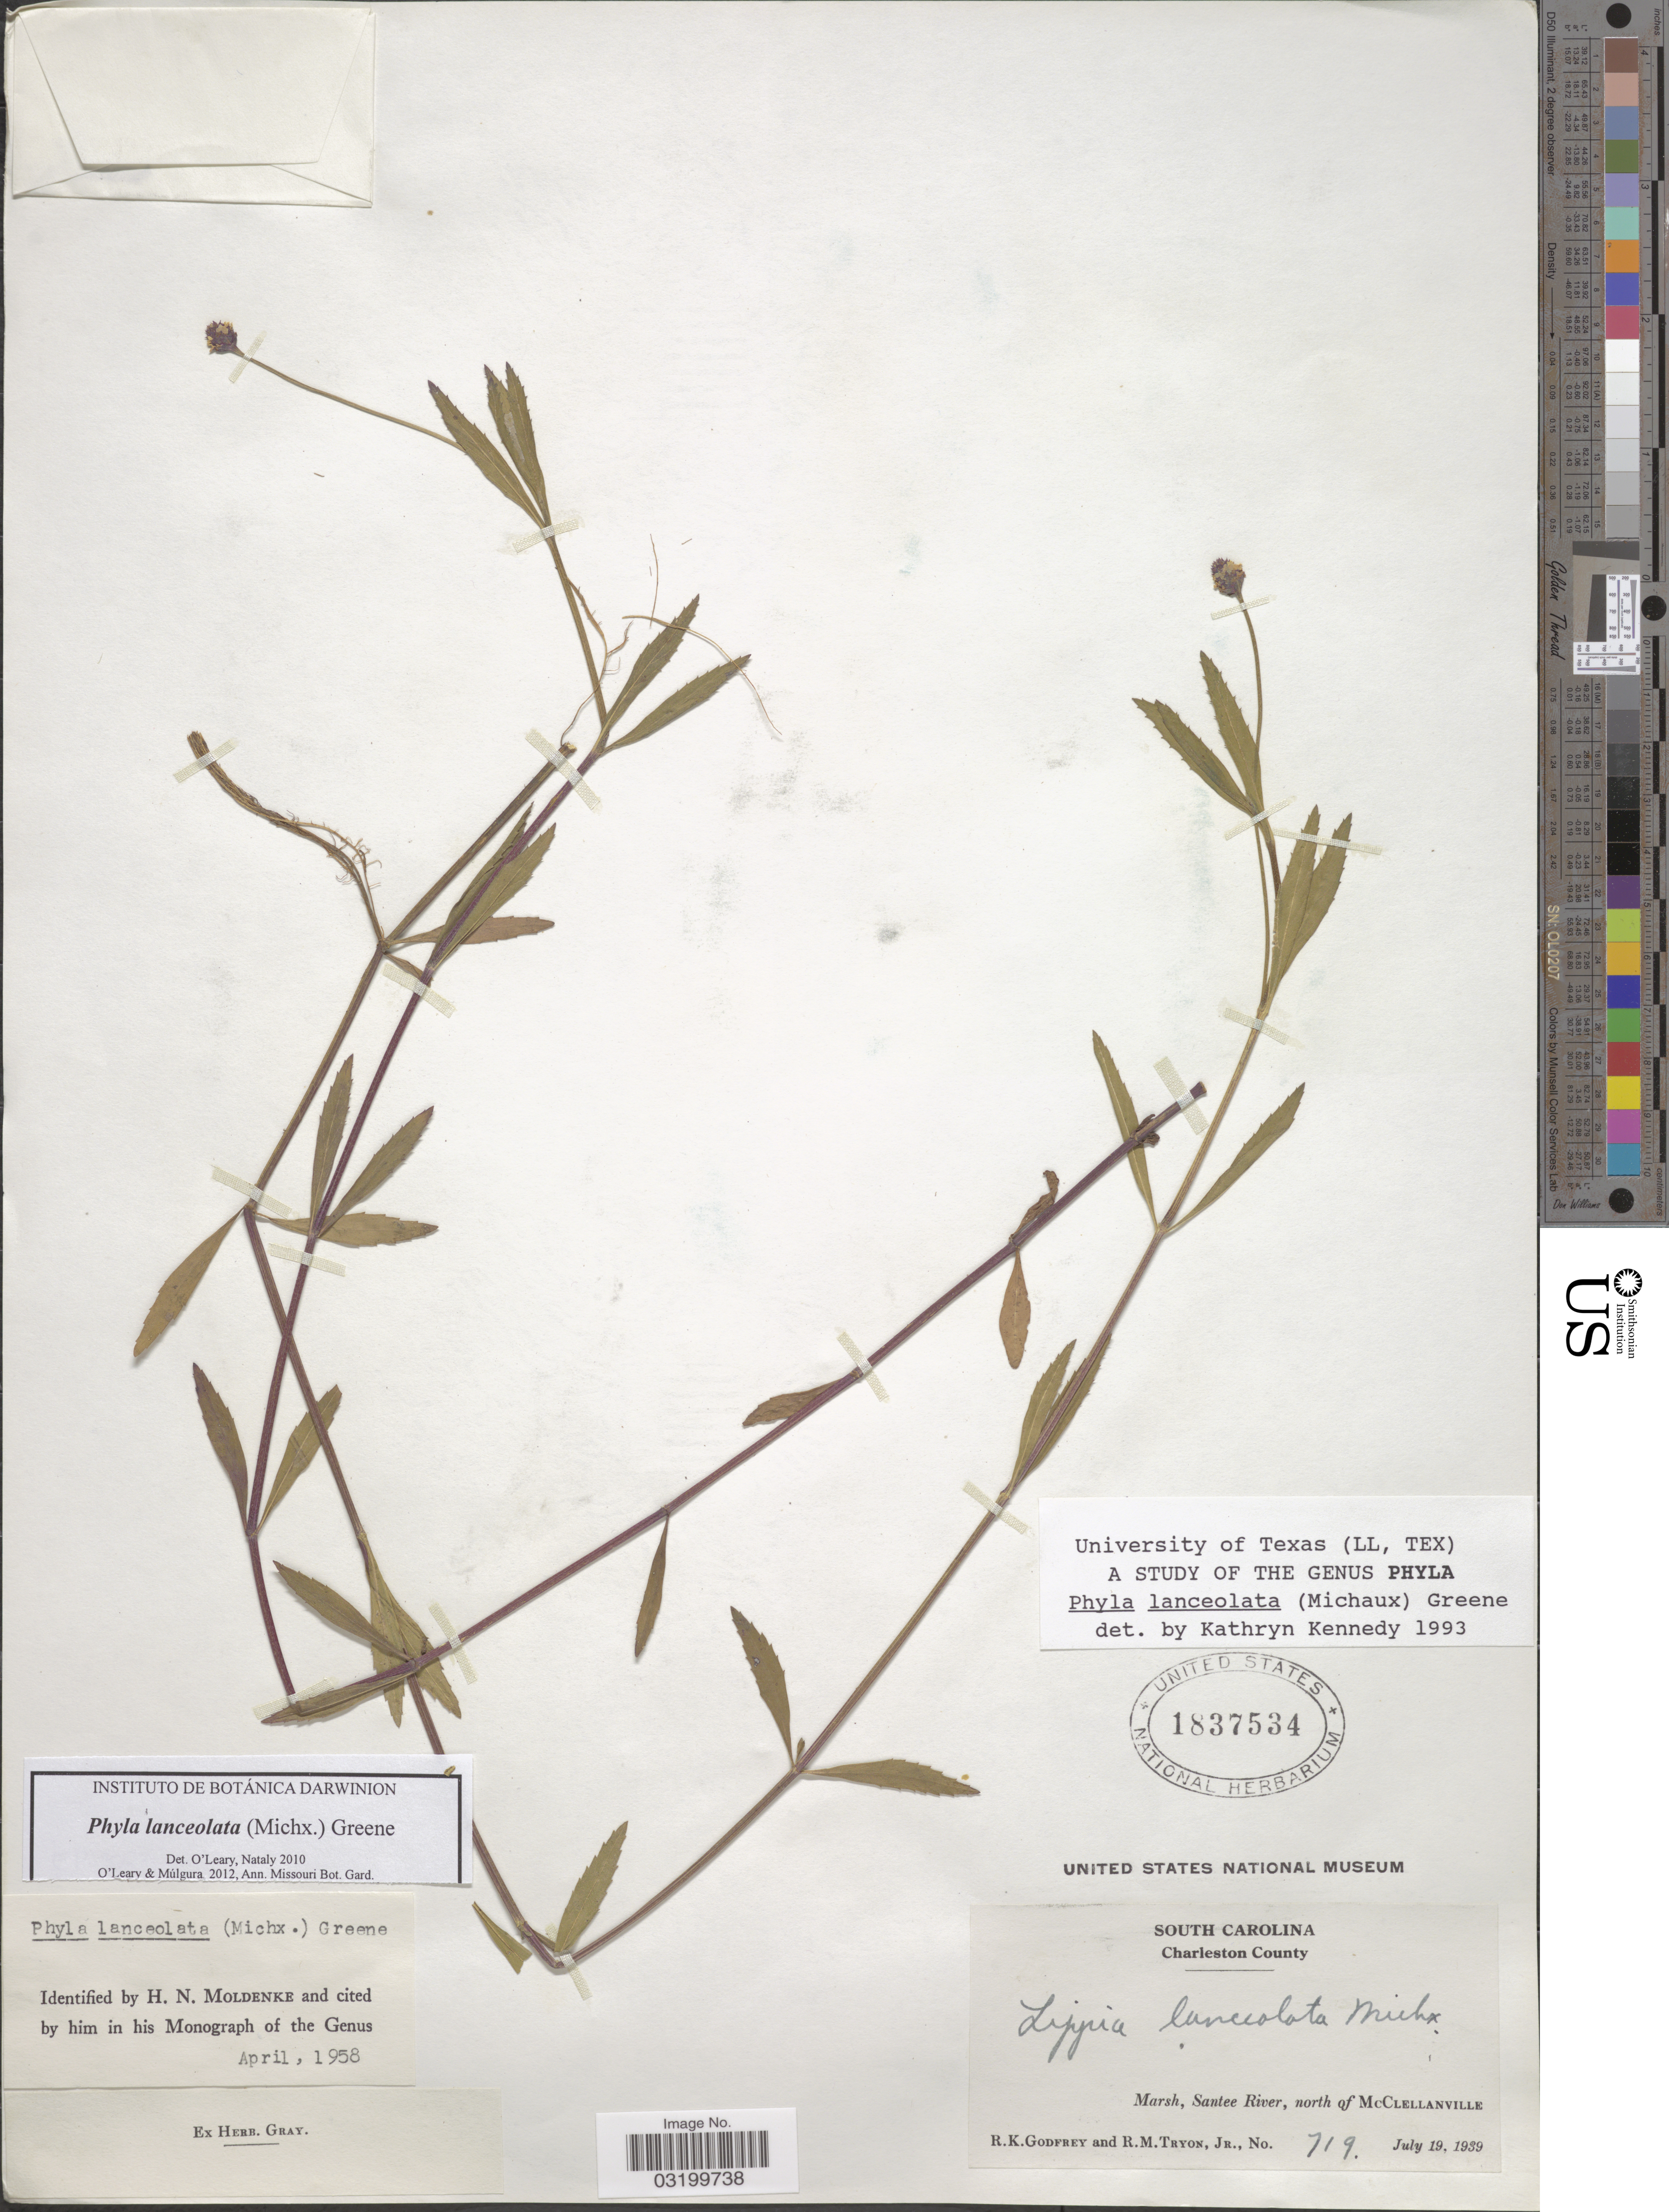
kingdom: Plantae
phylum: Tracheophyta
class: Magnoliopsida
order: Lamiales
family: Verbenaceae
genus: Phyla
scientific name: Phyla lanceolata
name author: (Michx.) Greene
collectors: R. K. Godfrey & R. Tryon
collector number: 719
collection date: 1939-07-19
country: United States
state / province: South Carolina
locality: Charleston County. Marsh Santee River, north of McClellanville.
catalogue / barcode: US 1837534